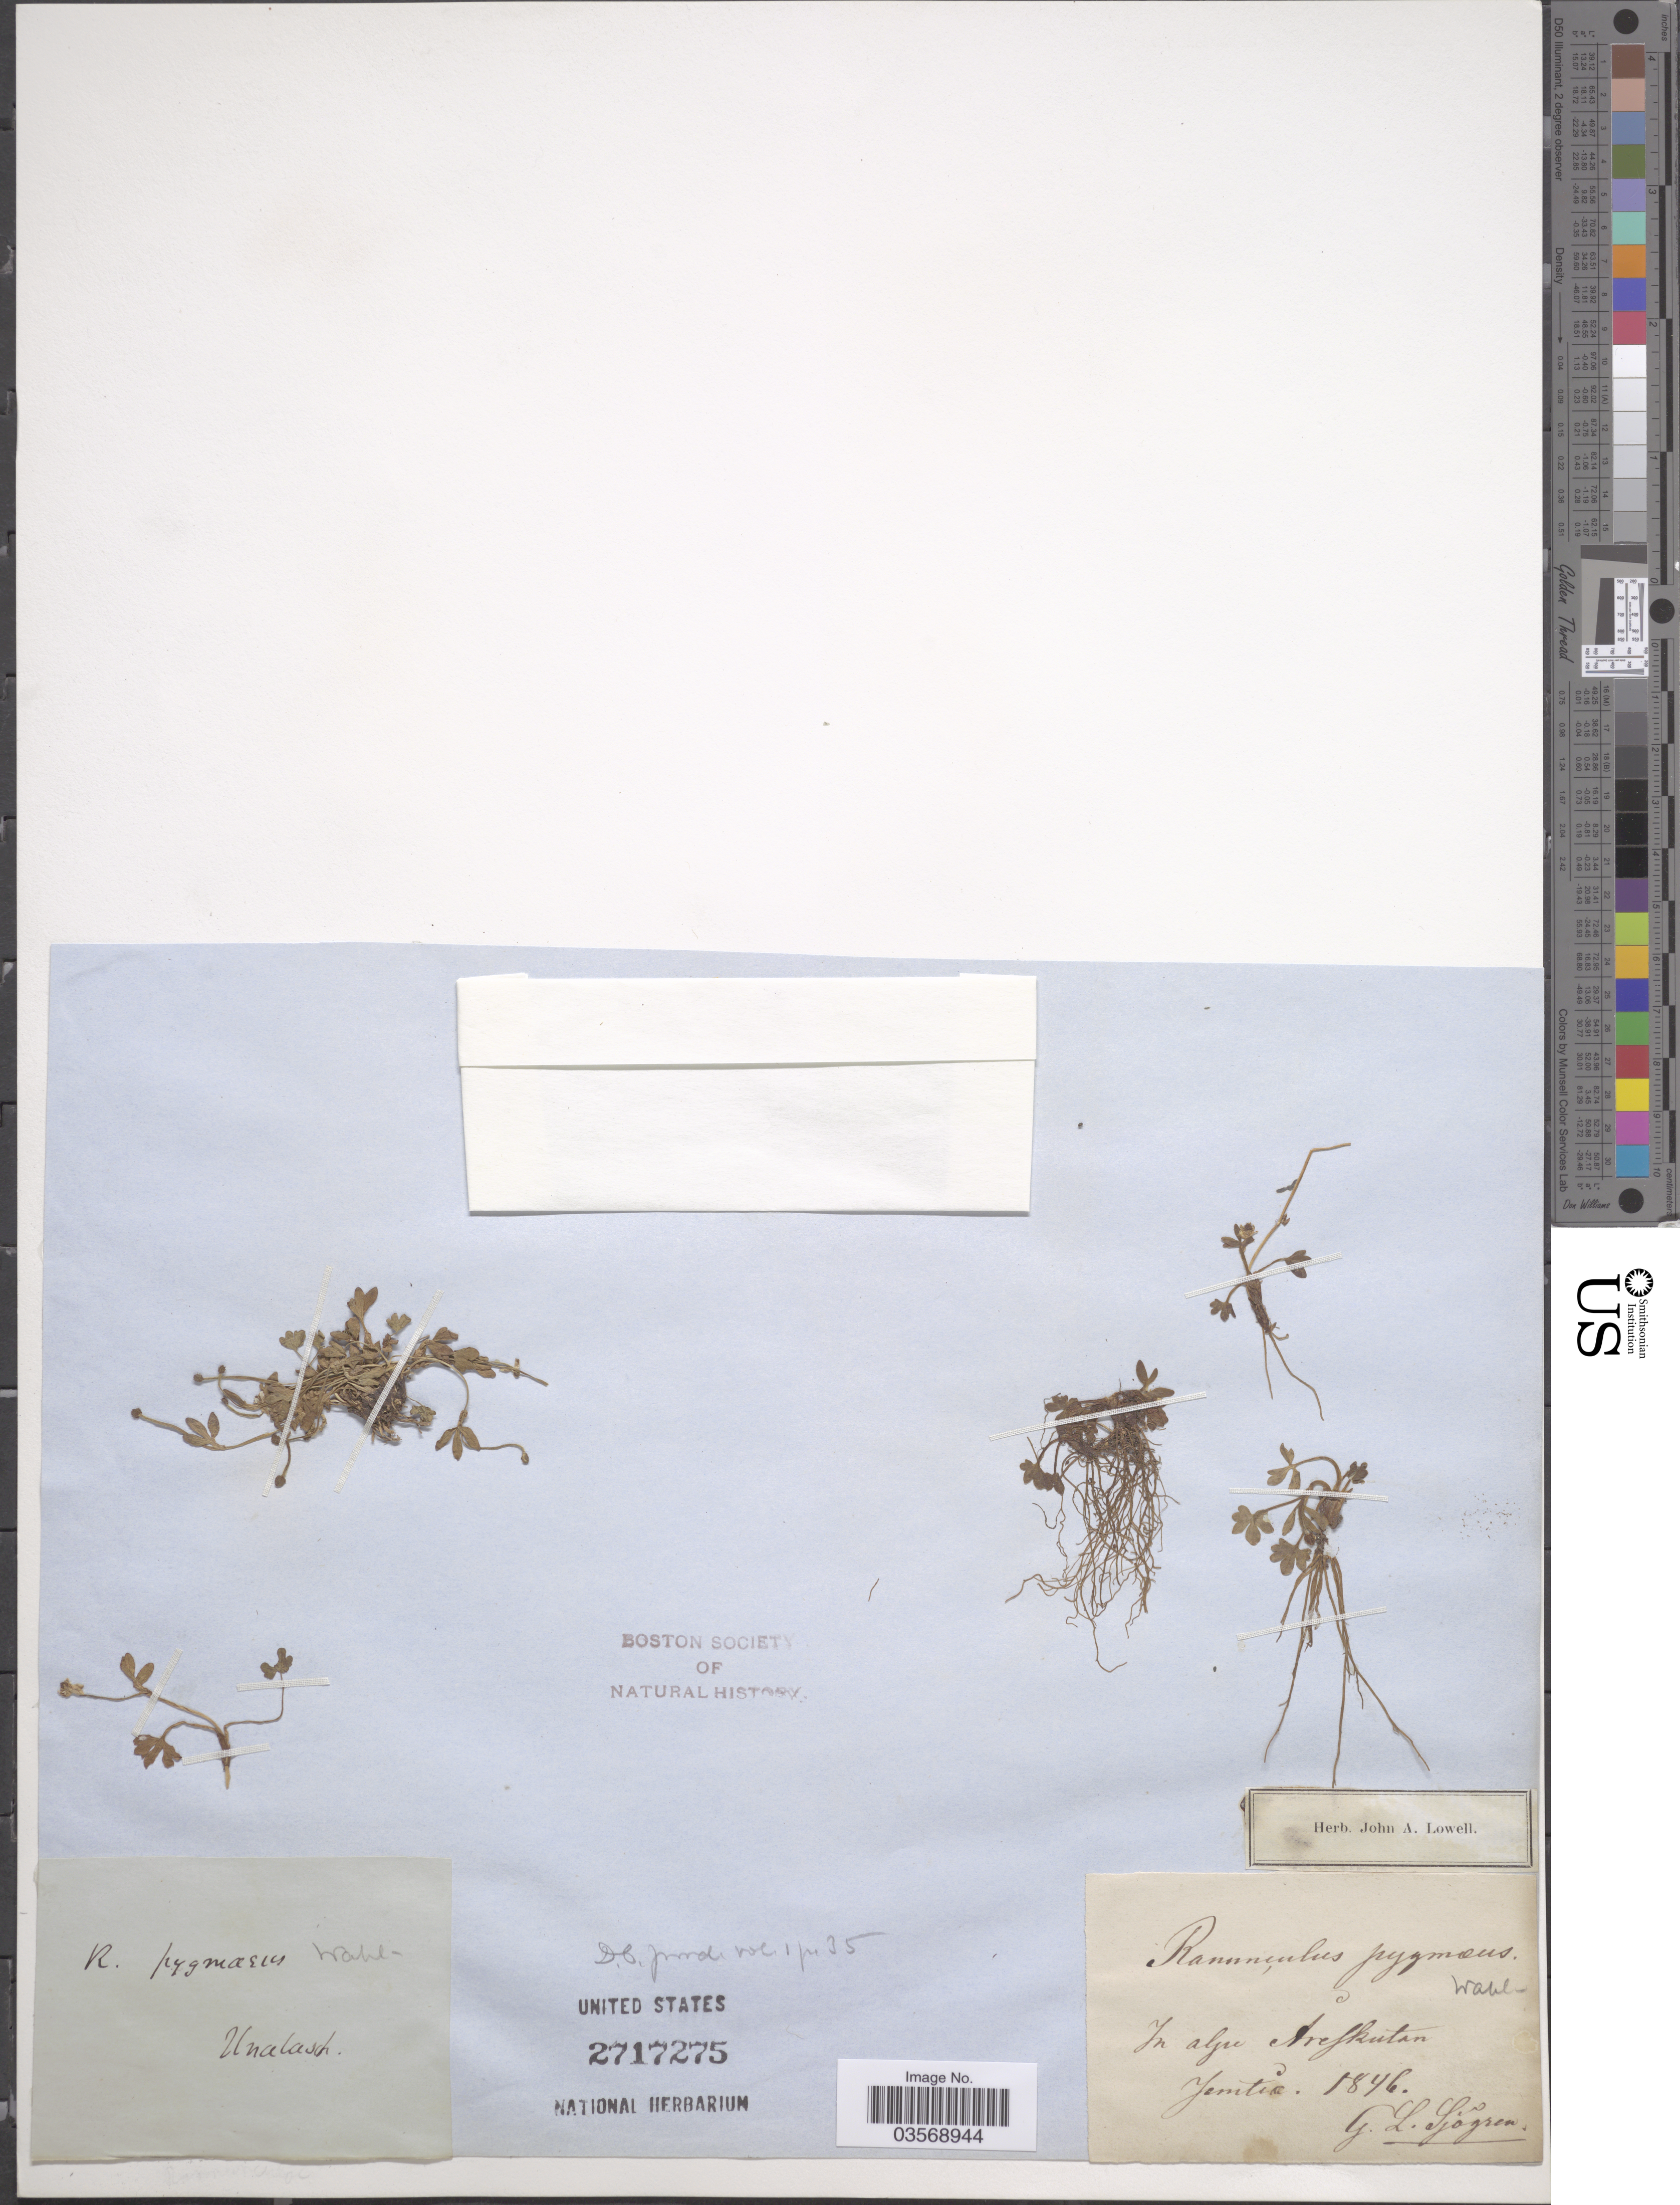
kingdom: Plantae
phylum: Tracheophyta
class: Magnoliopsida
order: Ranunculales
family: Ranunculaceae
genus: Ranunculus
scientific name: Ranunculus pygmaeus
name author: Wahlenb.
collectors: G. Sjögren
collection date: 1846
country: United States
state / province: Alaska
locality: Unalaska. In alpe Areskutan. Jamtía.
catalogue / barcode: US 2717275